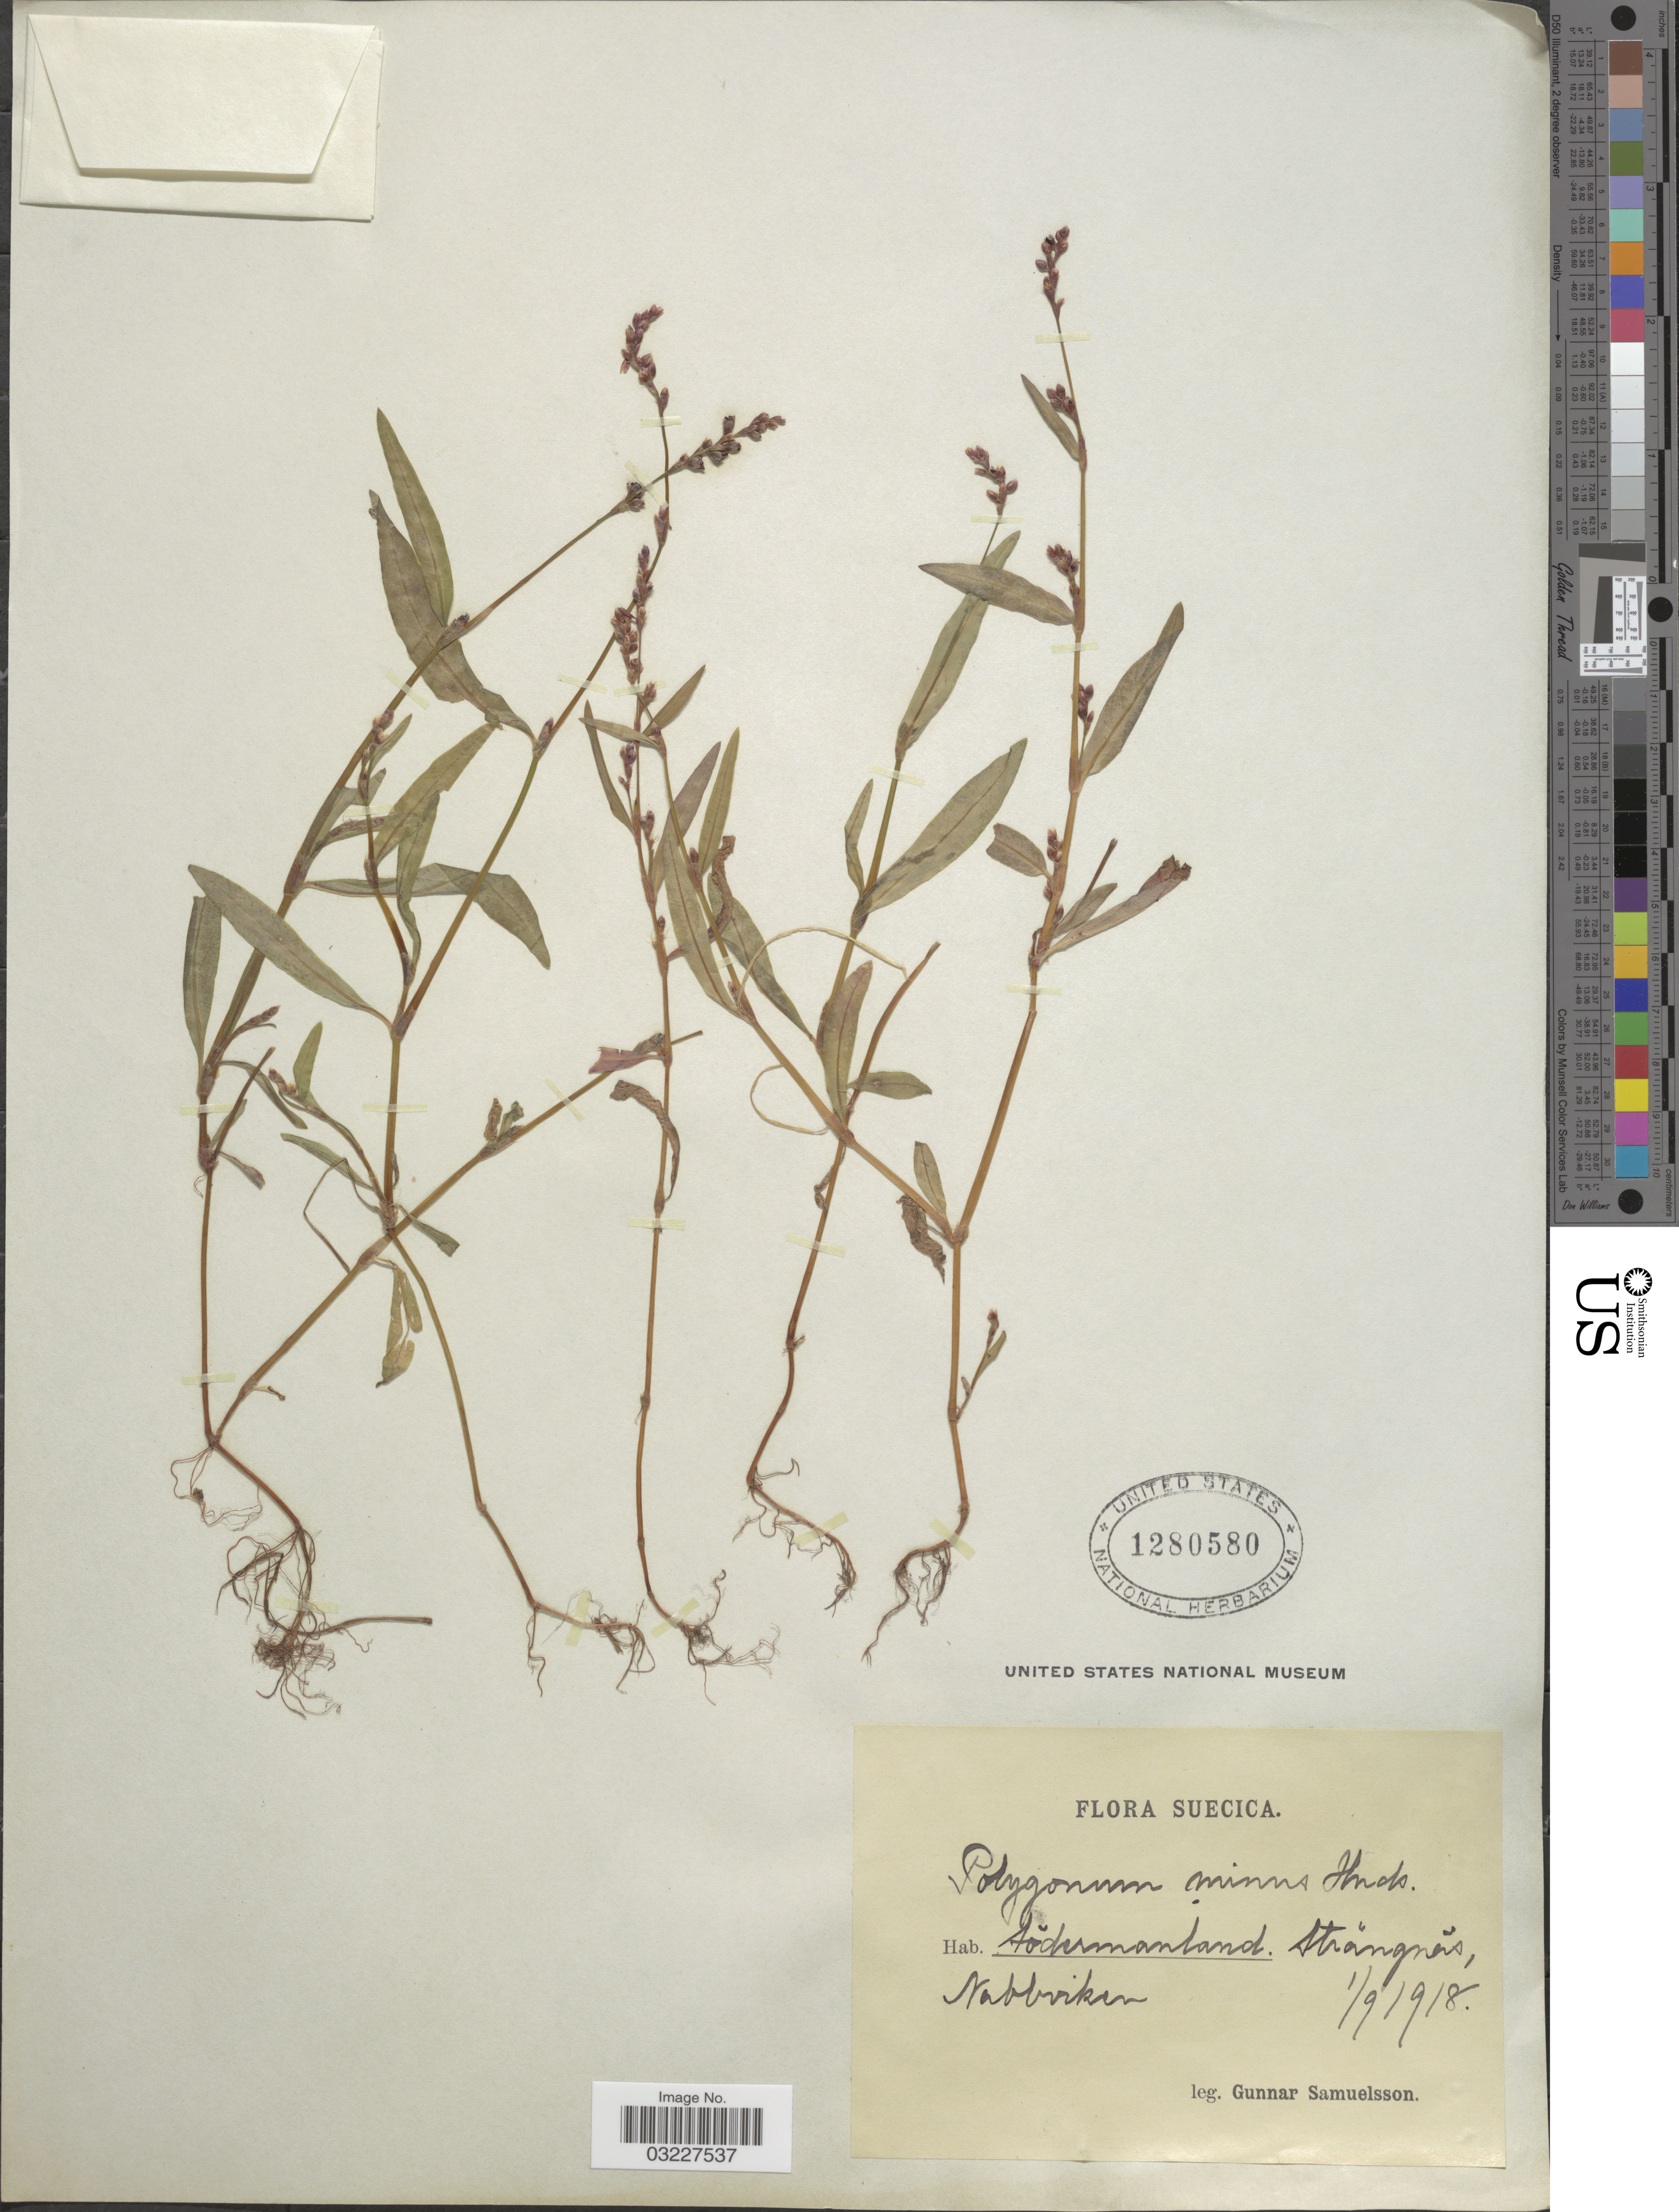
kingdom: Plantae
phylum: Tracheophyta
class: Magnoliopsida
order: Caryophyllales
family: Polygonaceae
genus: Polygonum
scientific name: Polygonum minus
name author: Huds.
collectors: G. Samuelsson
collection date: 1918-09-01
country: Sweden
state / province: Sodermanland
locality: Suecica. Södermanland. Strängräs, Nabbirken.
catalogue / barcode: US 1280580